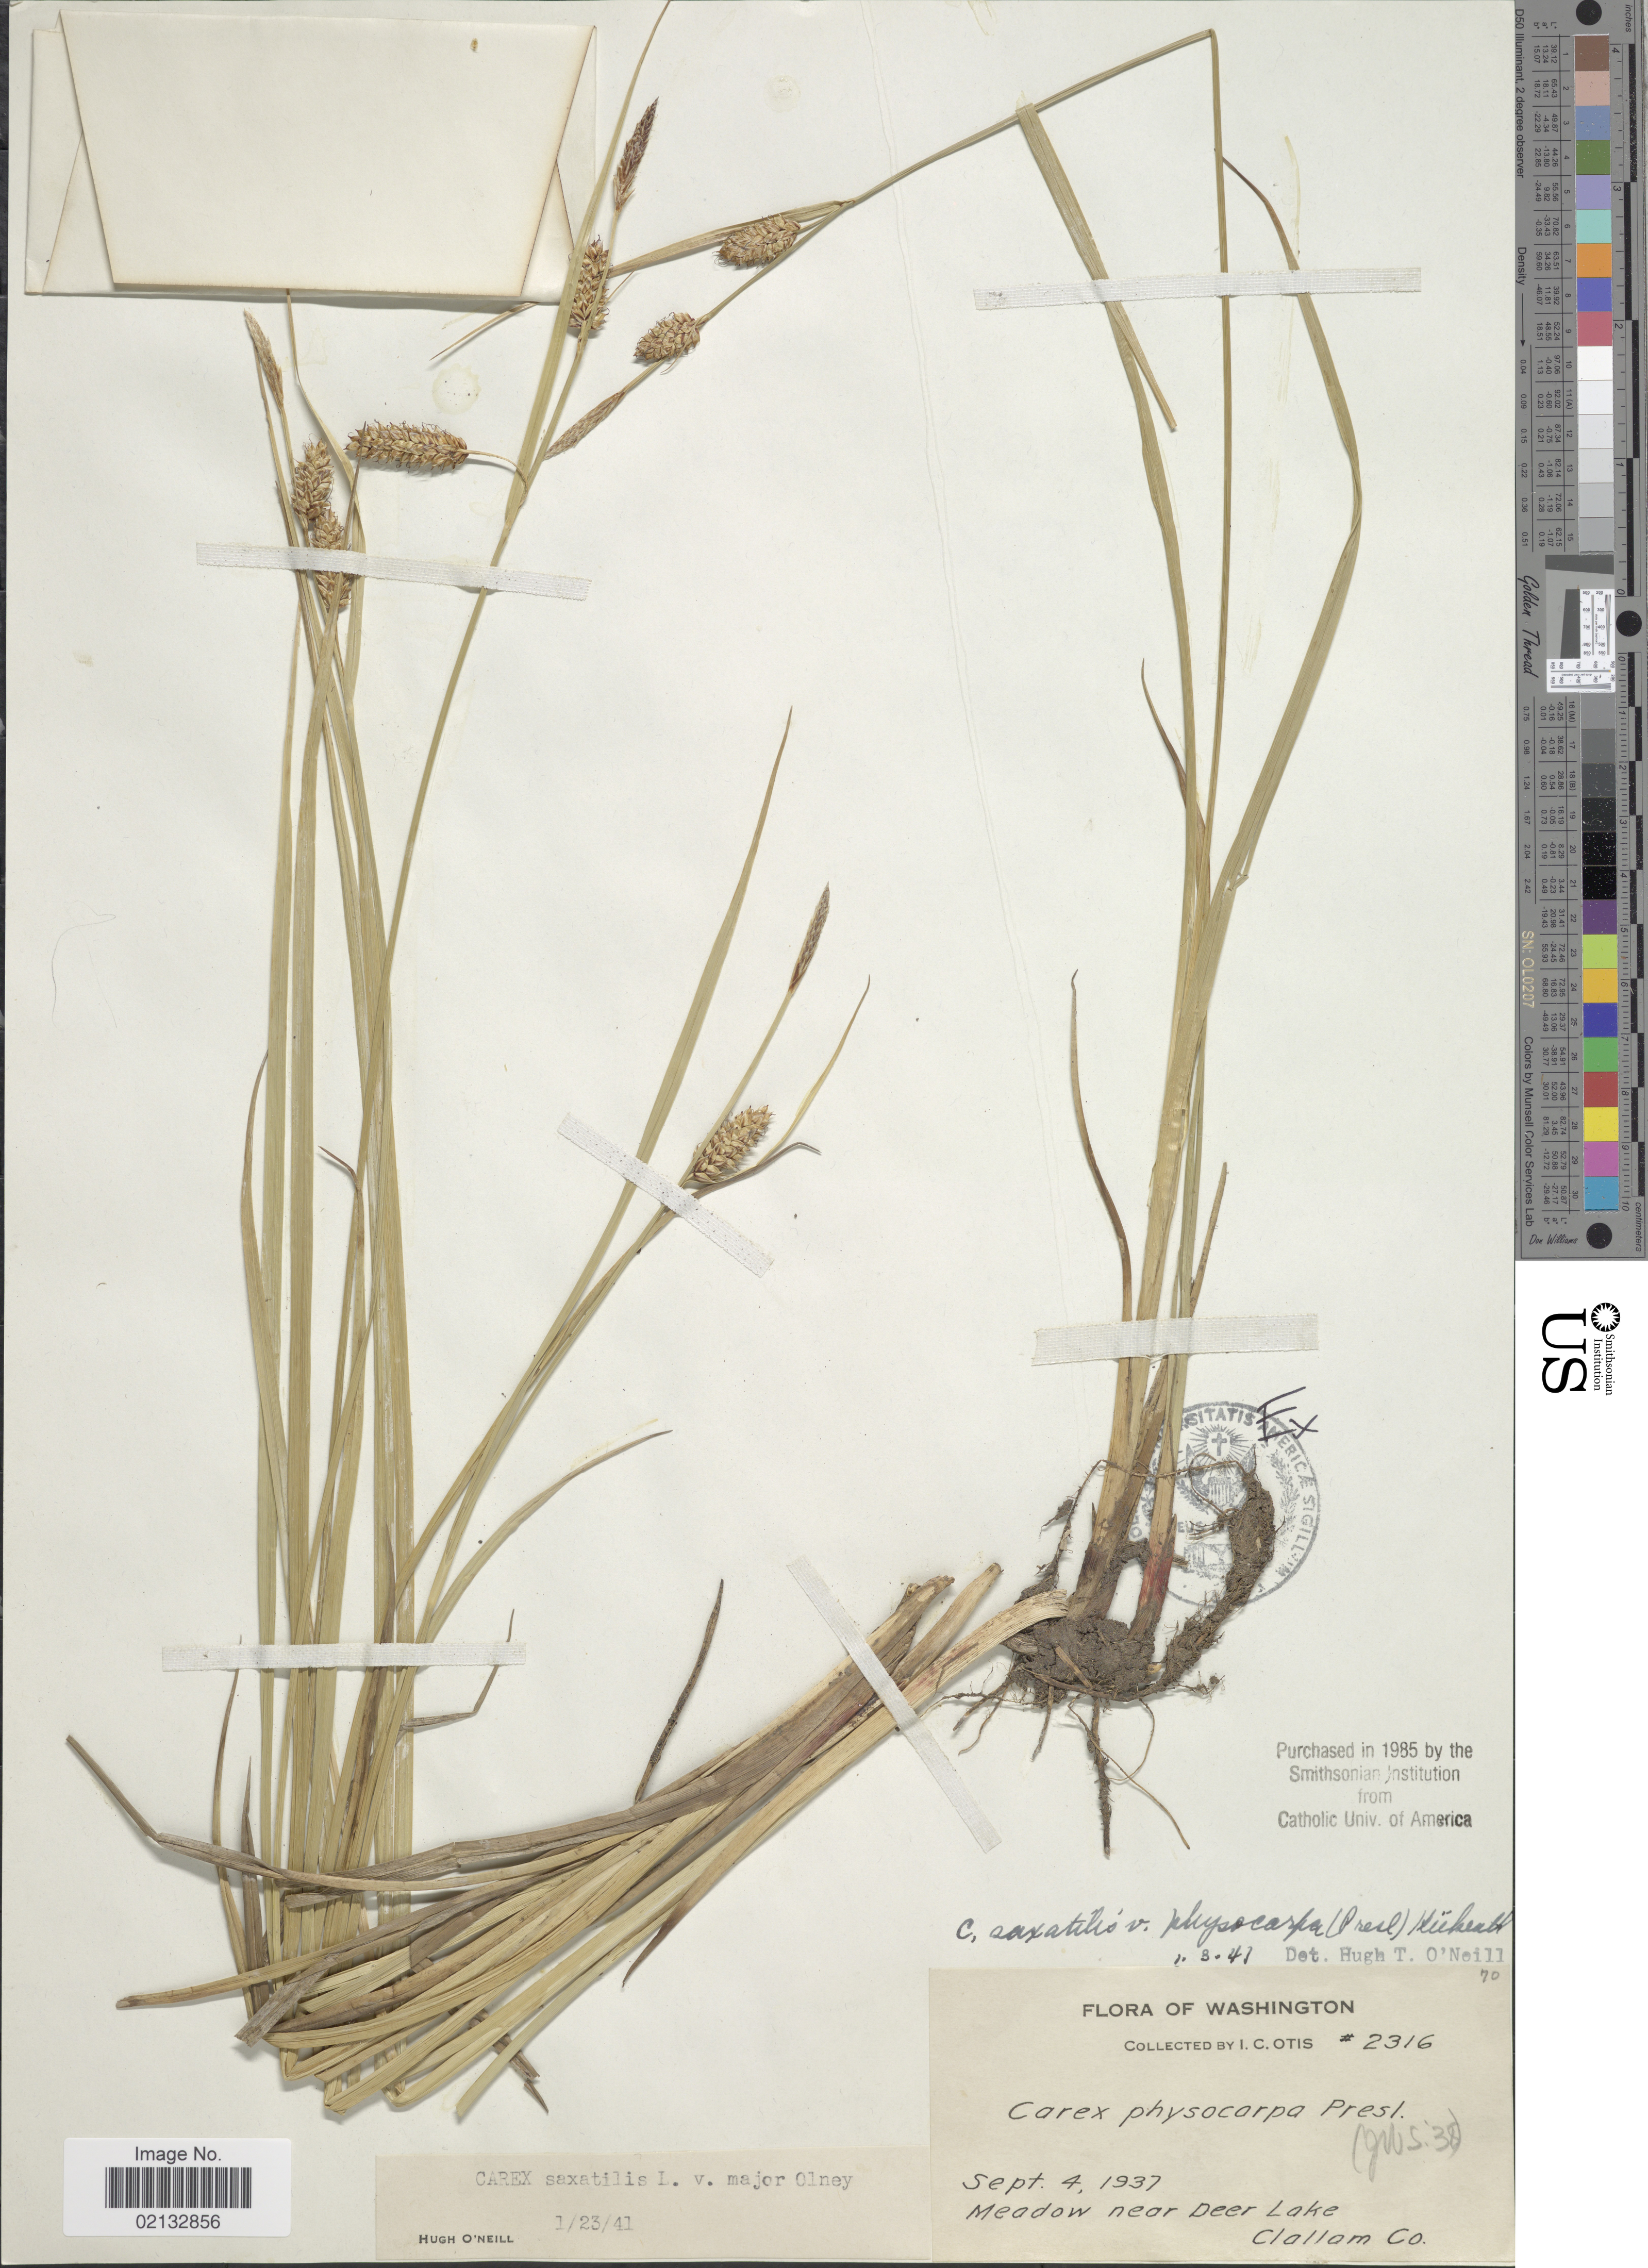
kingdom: Plantae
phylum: Tracheophyta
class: Liliopsida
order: Poales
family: Cyperaceae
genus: Carex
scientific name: Carex saxatilis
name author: L.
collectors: I. C. Otis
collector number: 2316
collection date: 1937-09-04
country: United States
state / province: Washington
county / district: Clallam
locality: Meadow near Deer Lake. Clallam Co.